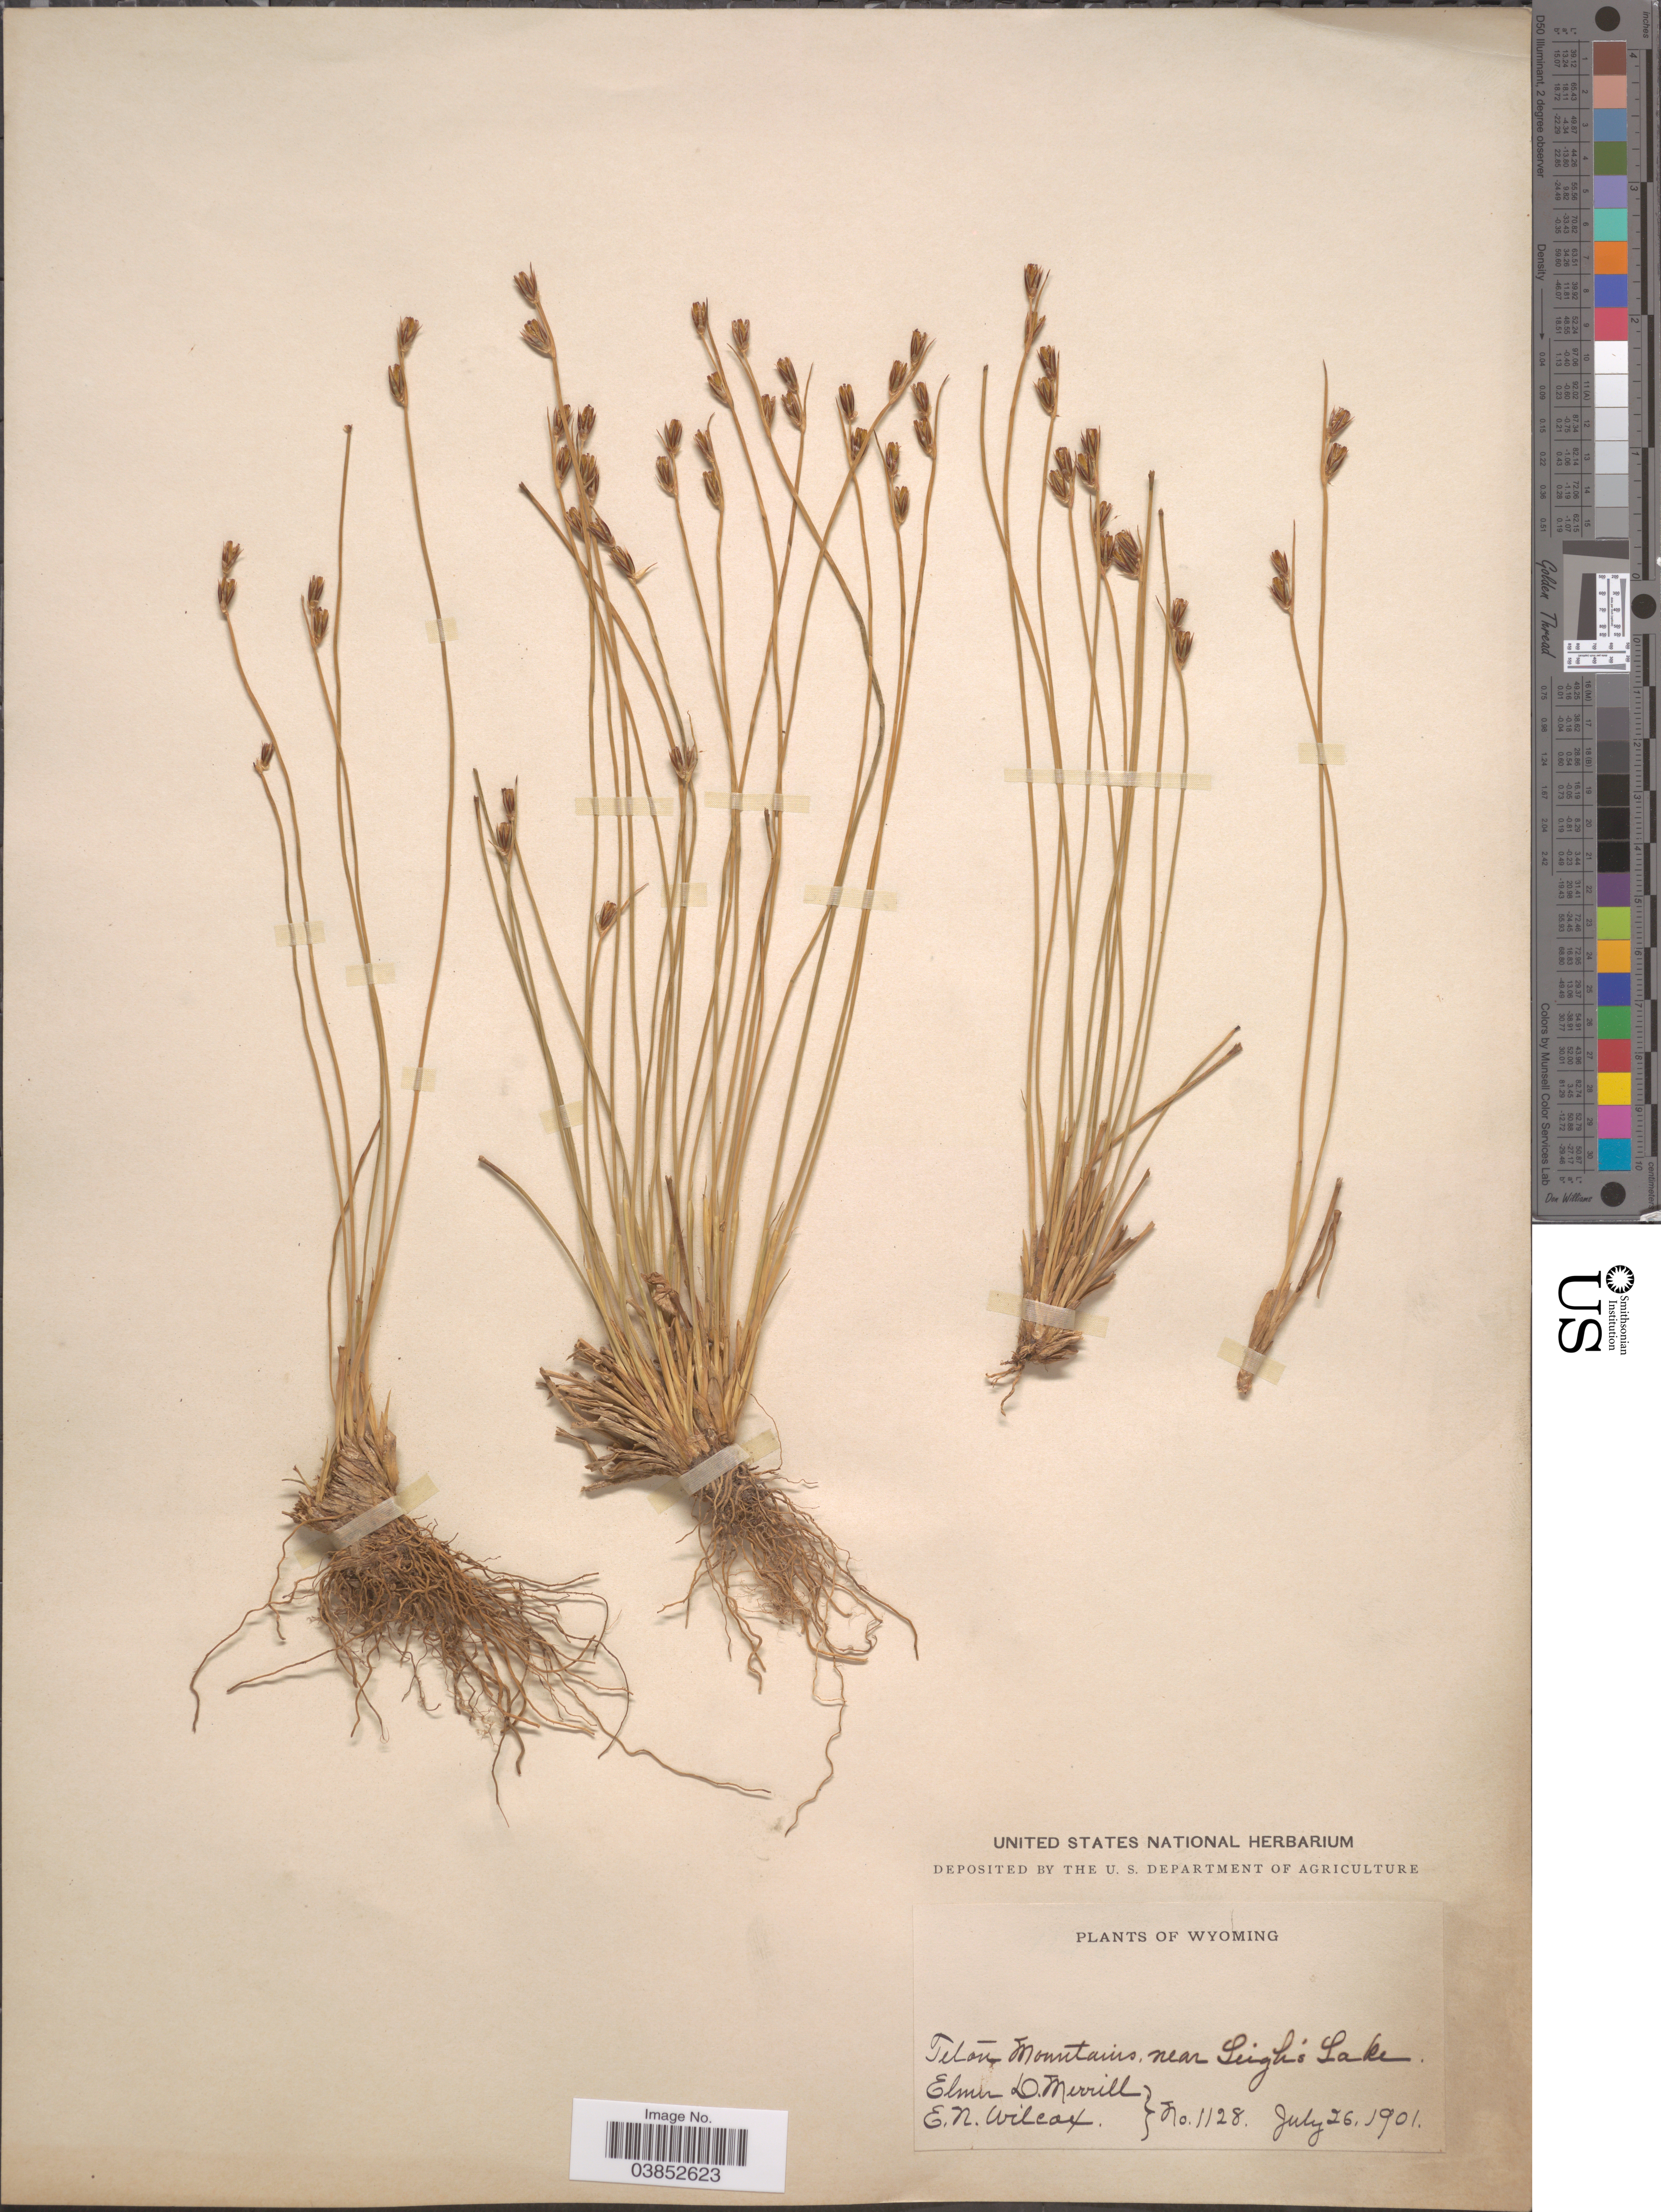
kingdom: Plantae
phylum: Tracheophyta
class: Liliopsida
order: Poales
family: Juncaceae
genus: Juncus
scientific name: Juncus drummondii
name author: E. Mey.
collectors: E. D. Merrill & E. Wilcox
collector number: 1128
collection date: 1901-07-26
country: United States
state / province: Wyoming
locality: Teton Mountains, near Leigh's Lake.